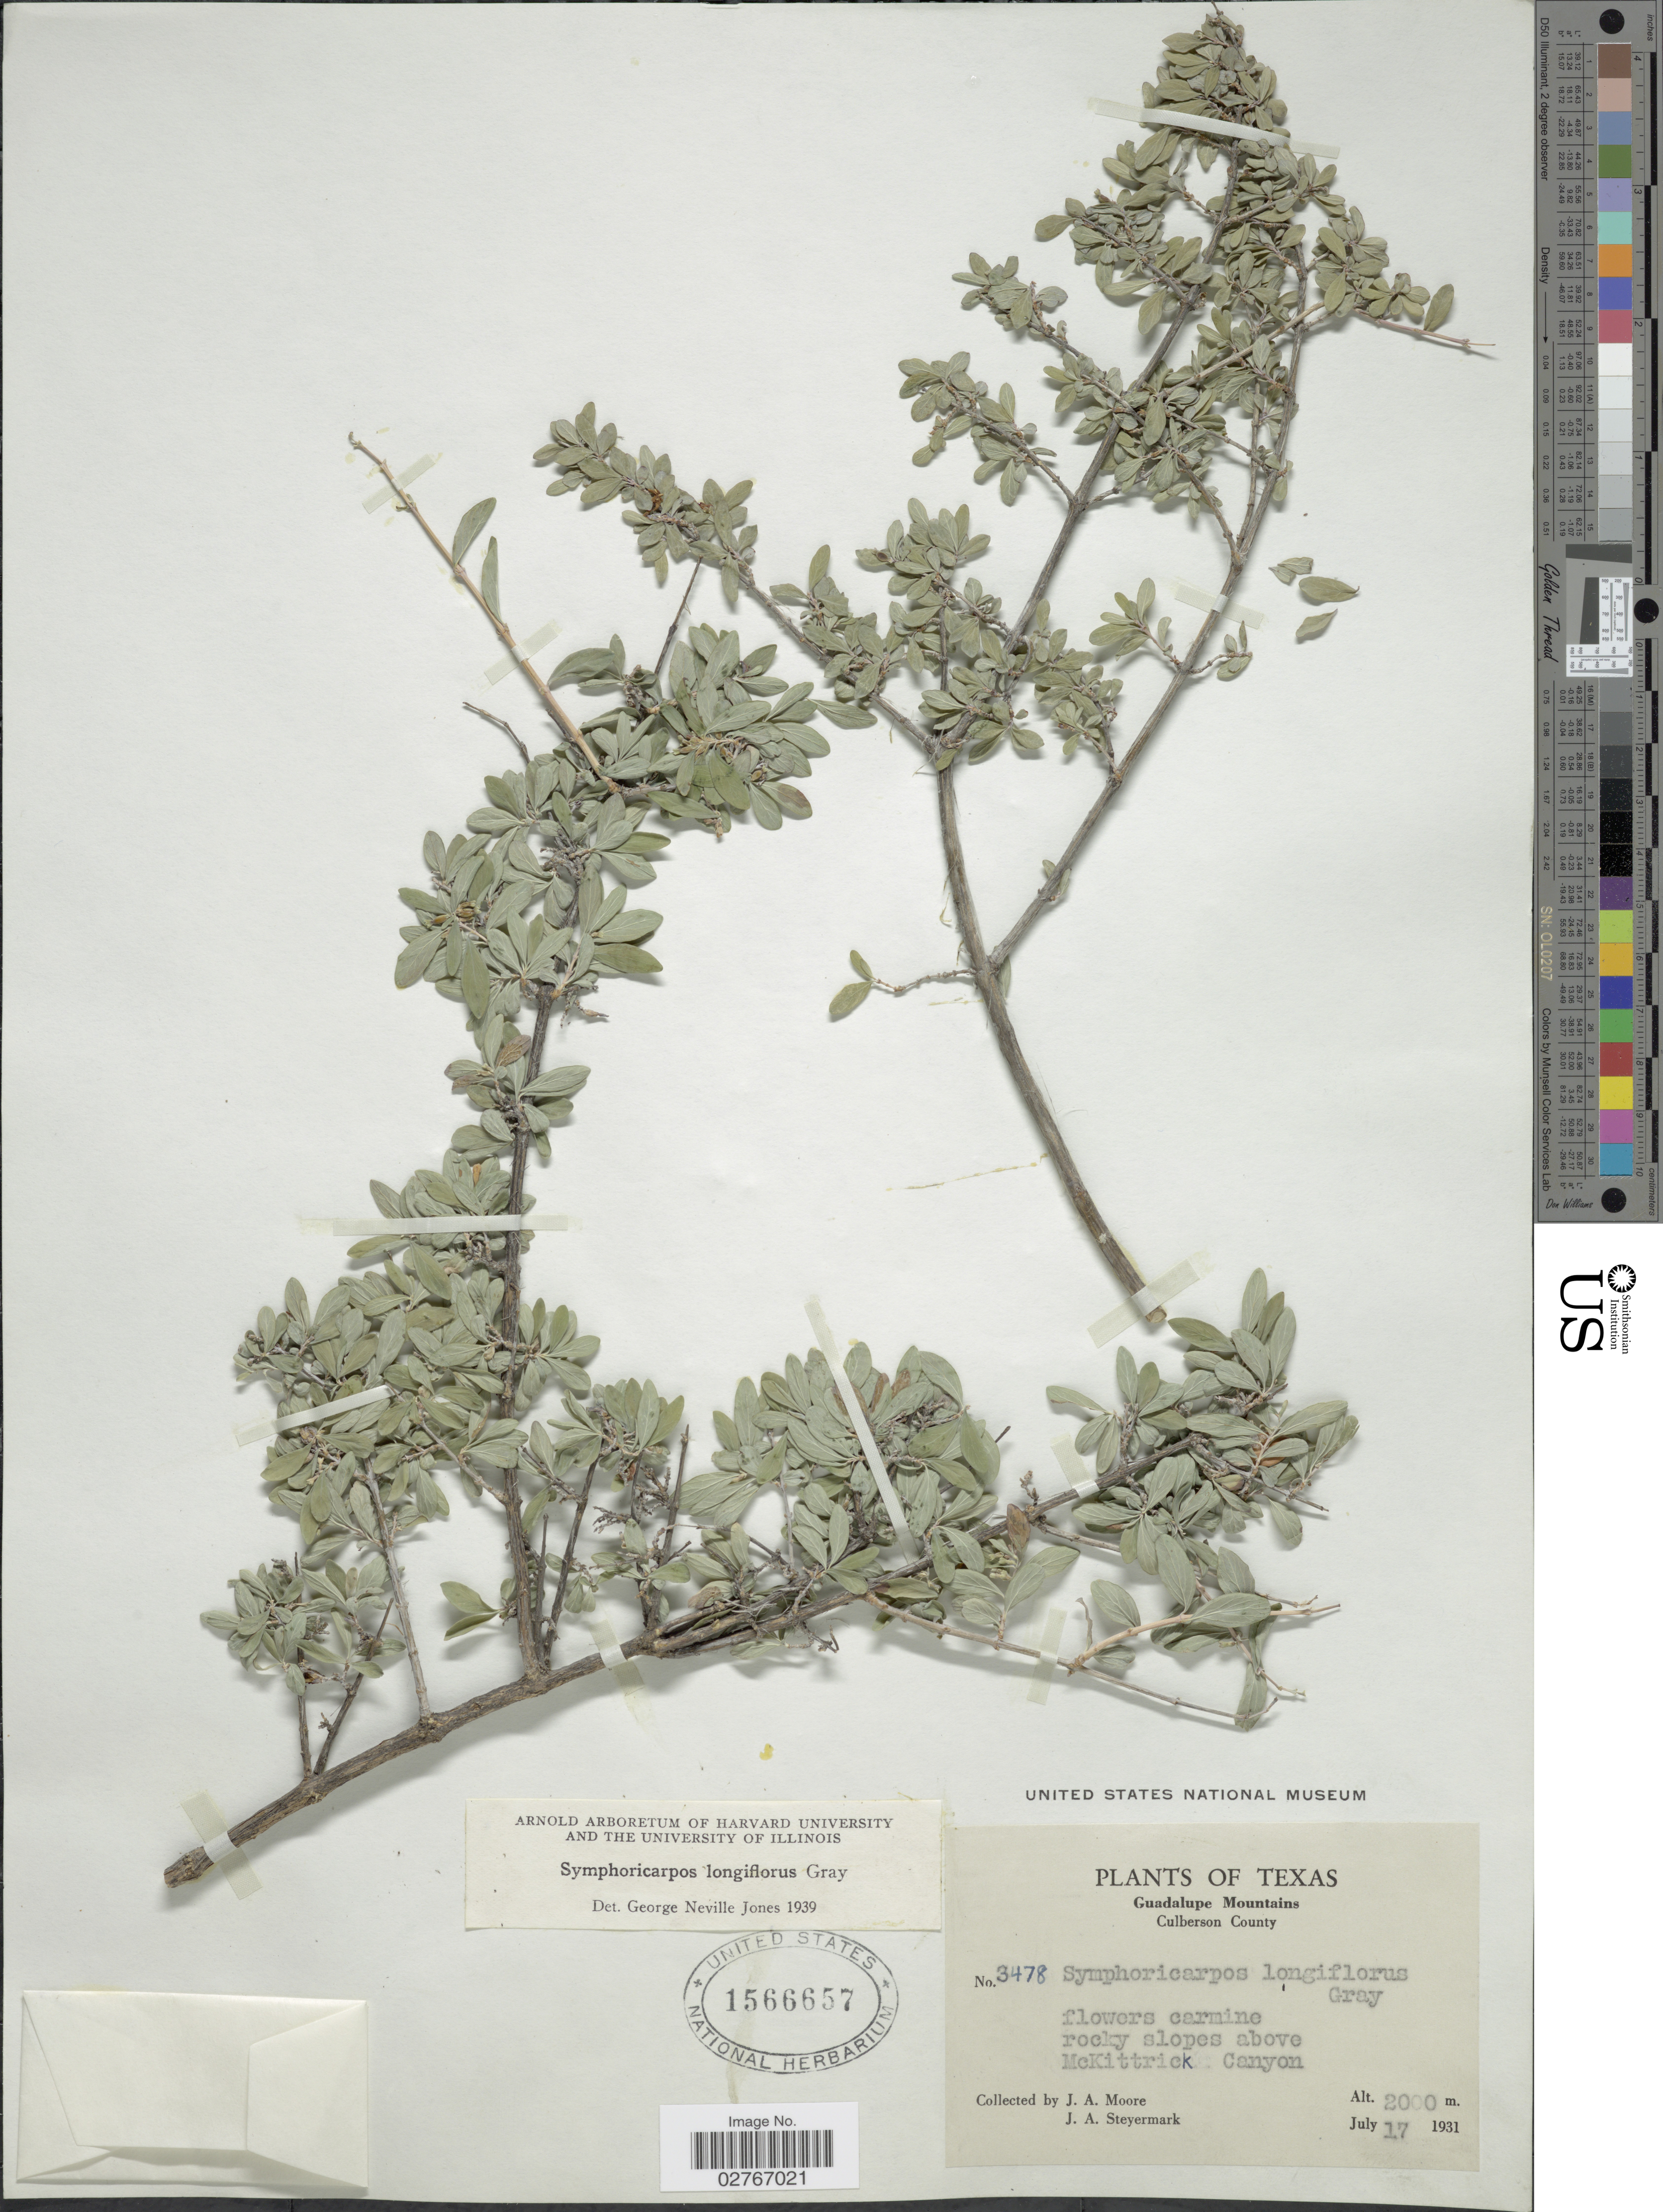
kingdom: Plantae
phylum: Tracheophyta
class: Magnoliopsida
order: Dipsacales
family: Caprifoliaceae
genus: Symphoricarpos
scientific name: Symphoricarpos longiflorus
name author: A. Gray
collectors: J. A. Moore & J. Steyermark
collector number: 3478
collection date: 1931-07-17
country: United States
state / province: Texas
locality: Guadalupe Mountains. Culberson County. McKittrick Canyon.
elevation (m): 2000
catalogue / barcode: US 1566657